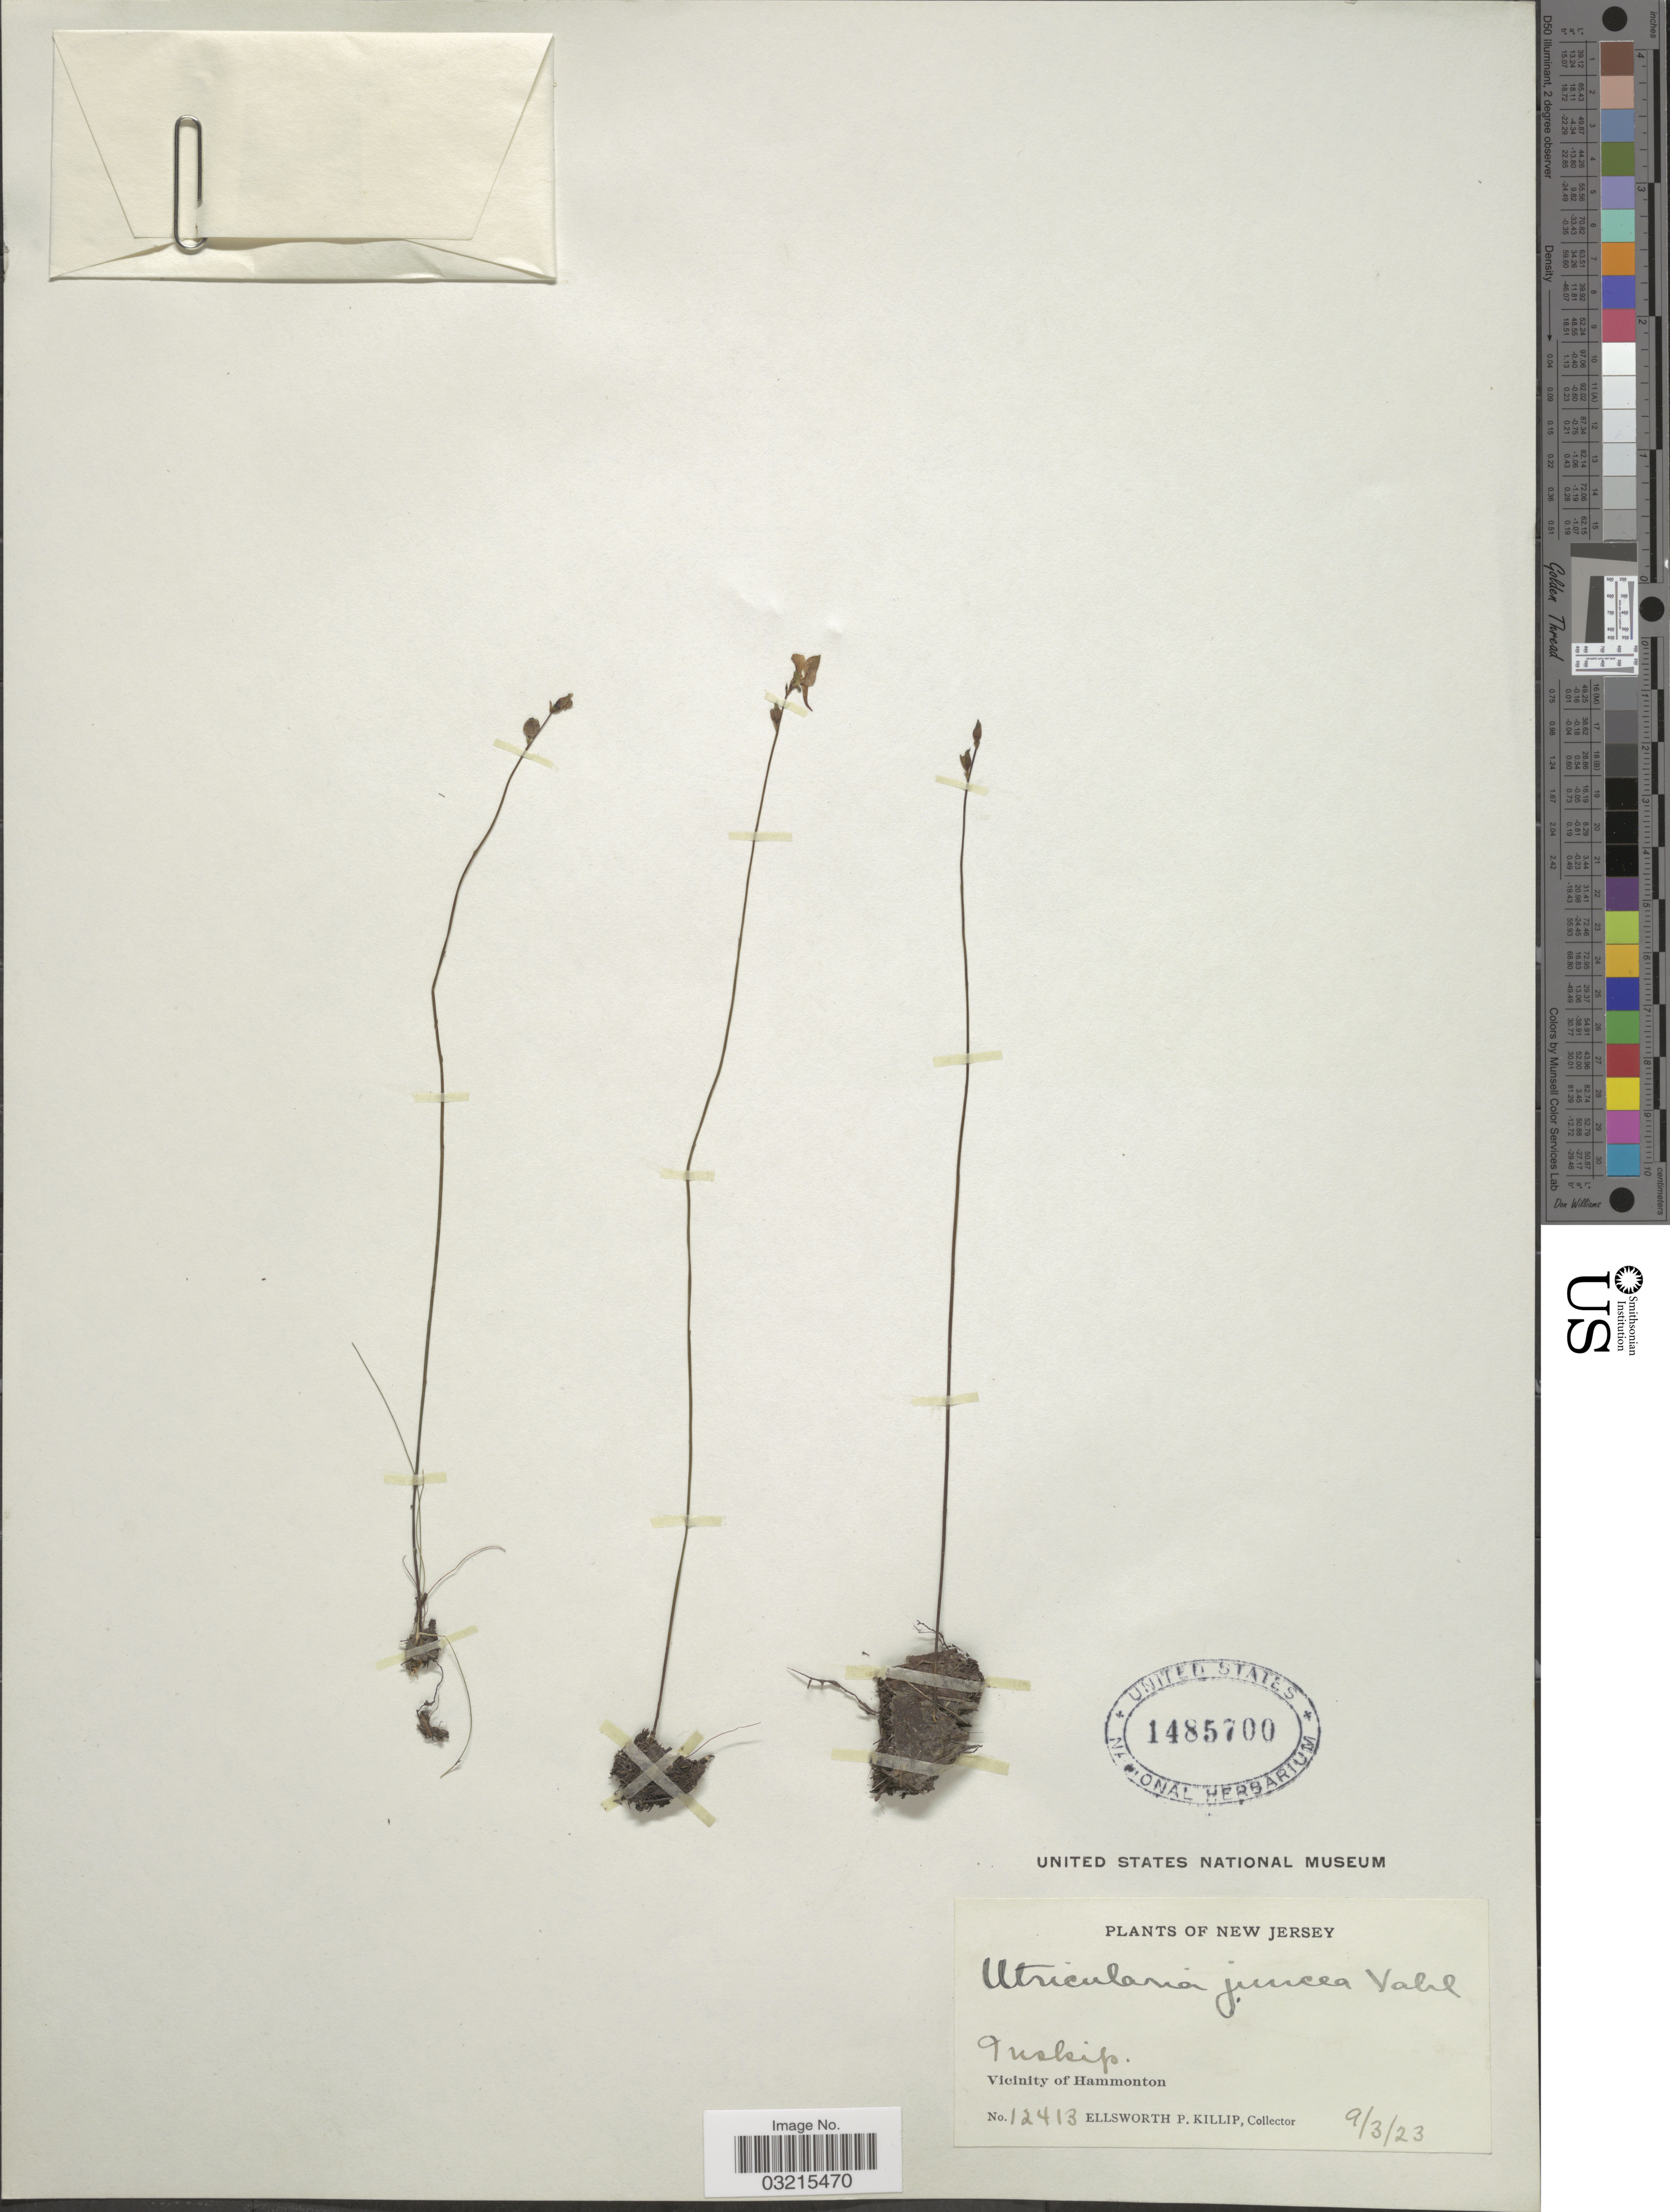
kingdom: Plantae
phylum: Tracheophyta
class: Magnoliopsida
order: Lamiales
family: Lentibulariaceae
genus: Utricularia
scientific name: Utricularia juncea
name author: Vahl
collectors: E. P. Killip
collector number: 12413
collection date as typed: Transcribed d/m/y: 3/9/23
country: United States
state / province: New Jersey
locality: Inskip. Vicinity of Hammonton.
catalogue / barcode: US 1485700